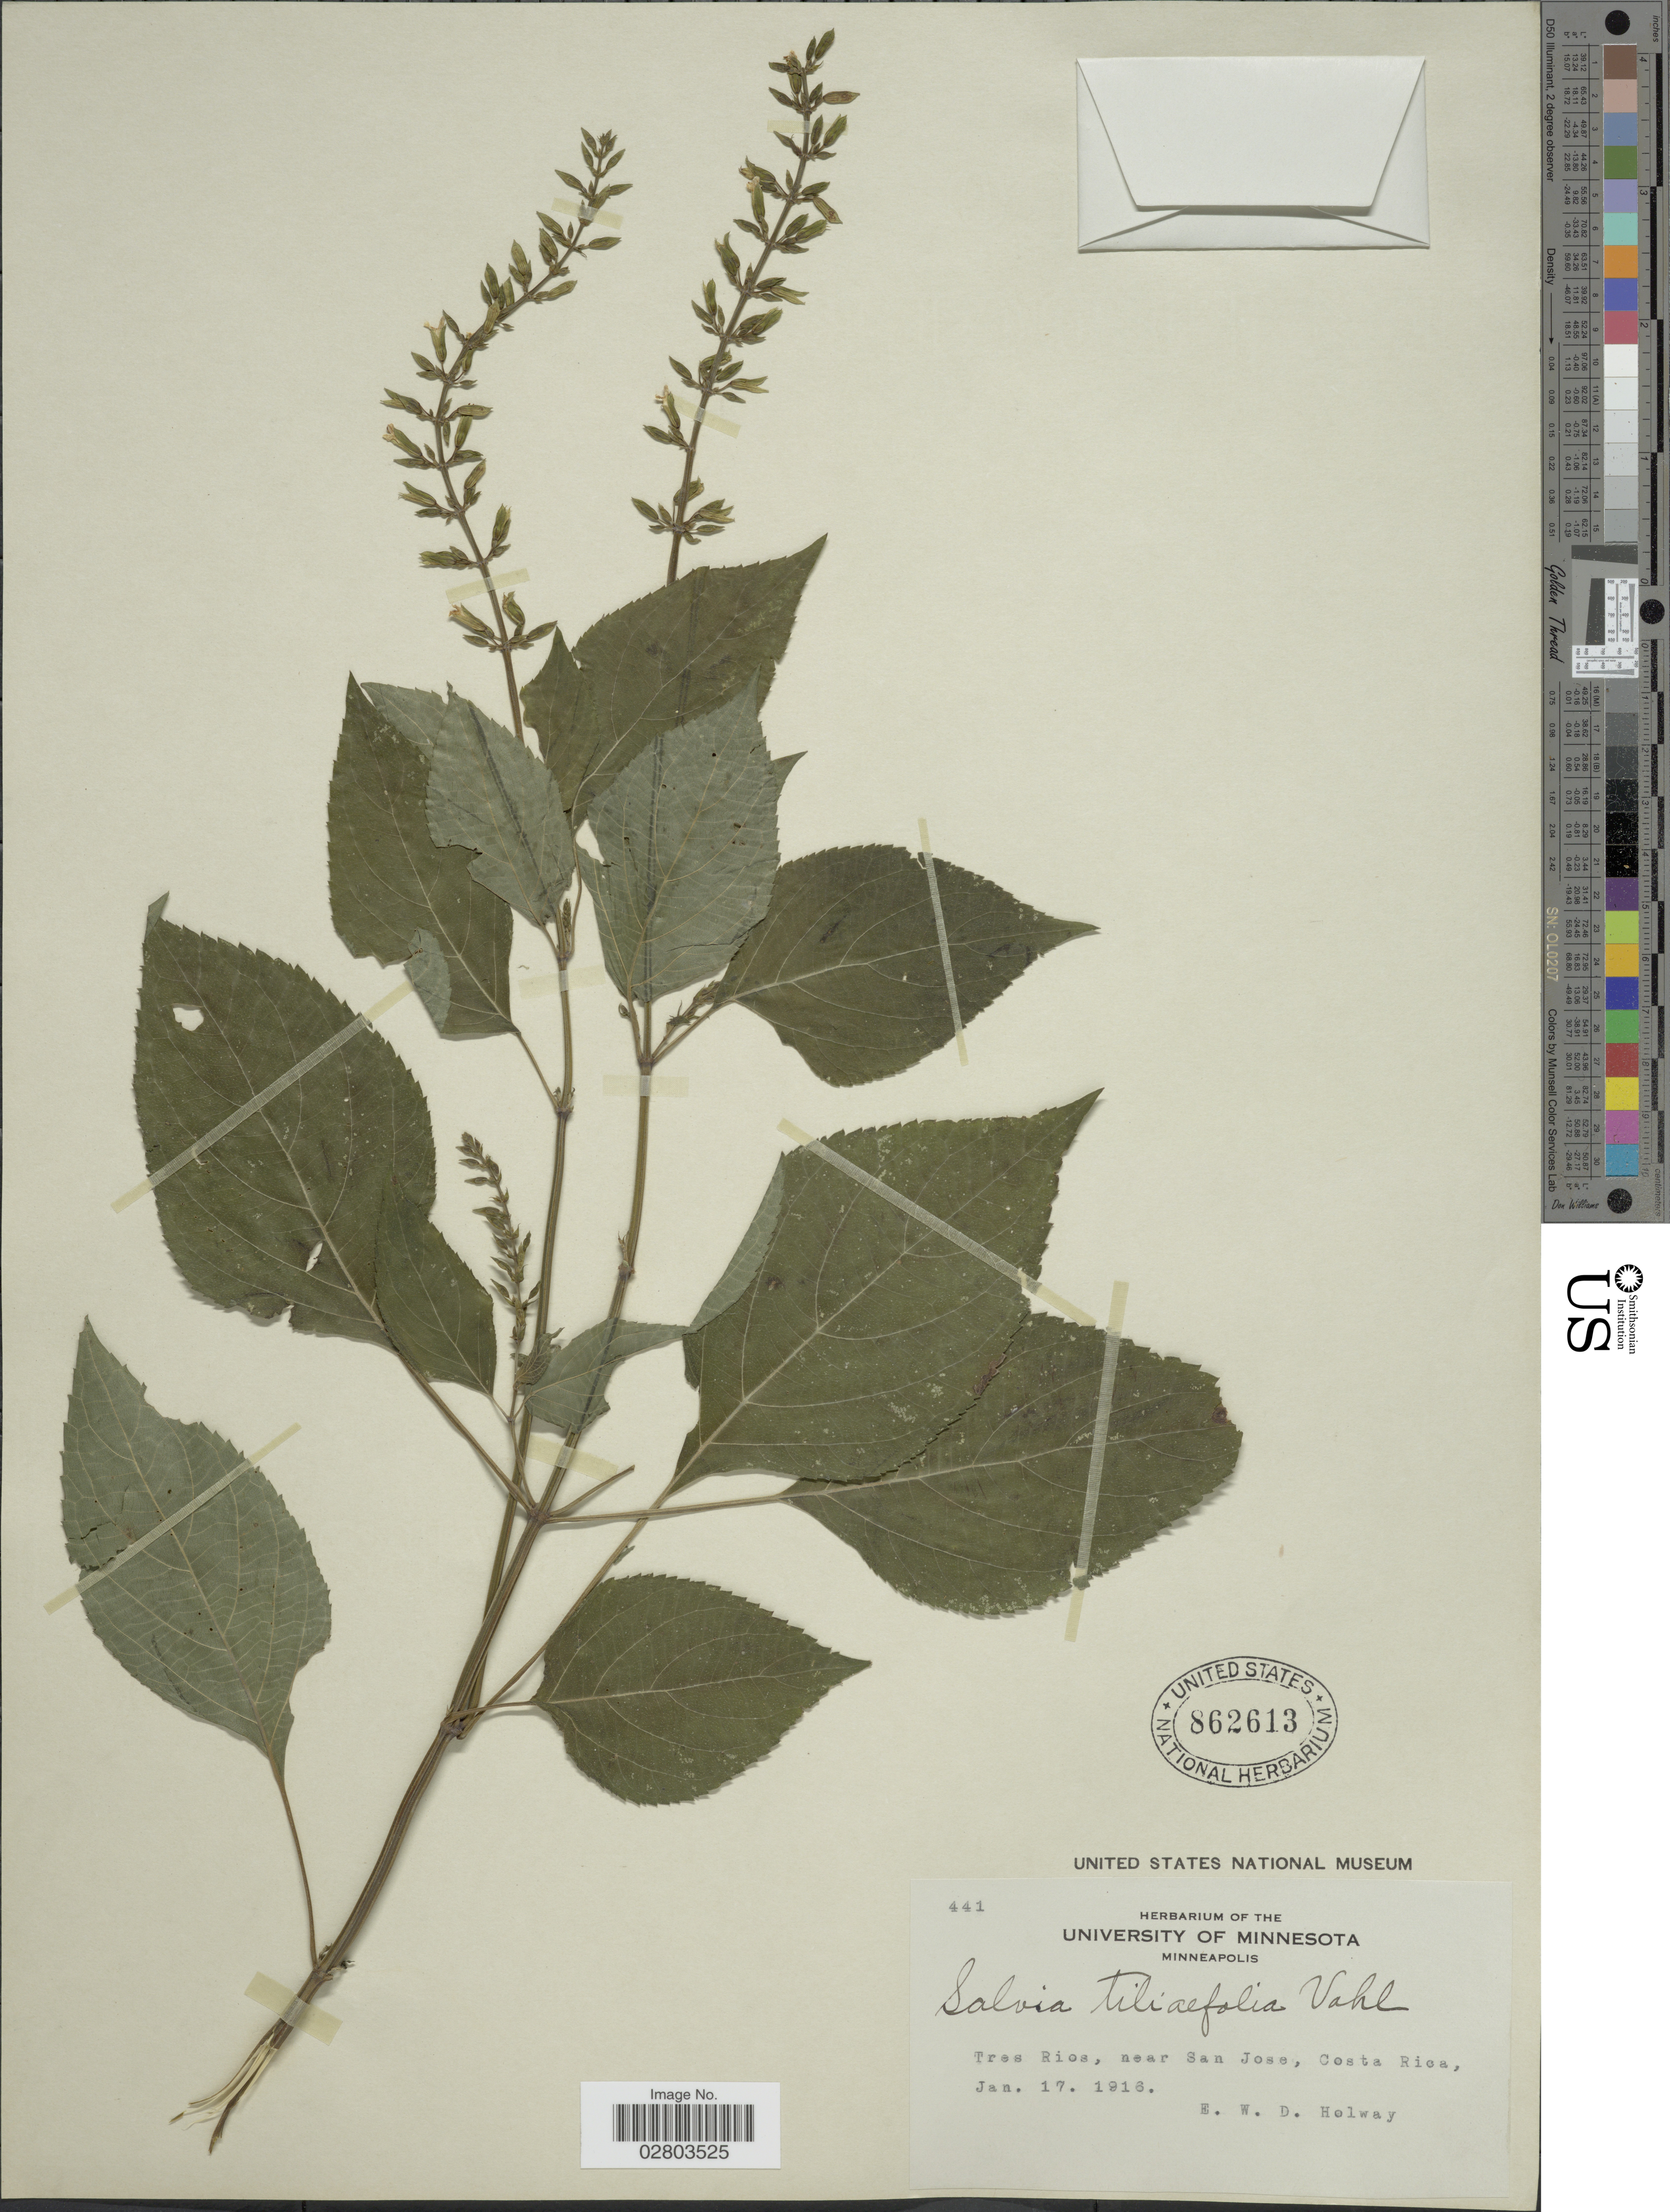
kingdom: Plantae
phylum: Tracheophyta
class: Magnoliopsida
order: Lamiales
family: Lamiaceae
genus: Salvia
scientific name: Salvia tiliifolia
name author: Vahl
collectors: E. W. D. Holway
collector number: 441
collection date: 1916-01-17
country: Costa Rica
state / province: San José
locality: Tres Rios, near San Jose.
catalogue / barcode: US 862613